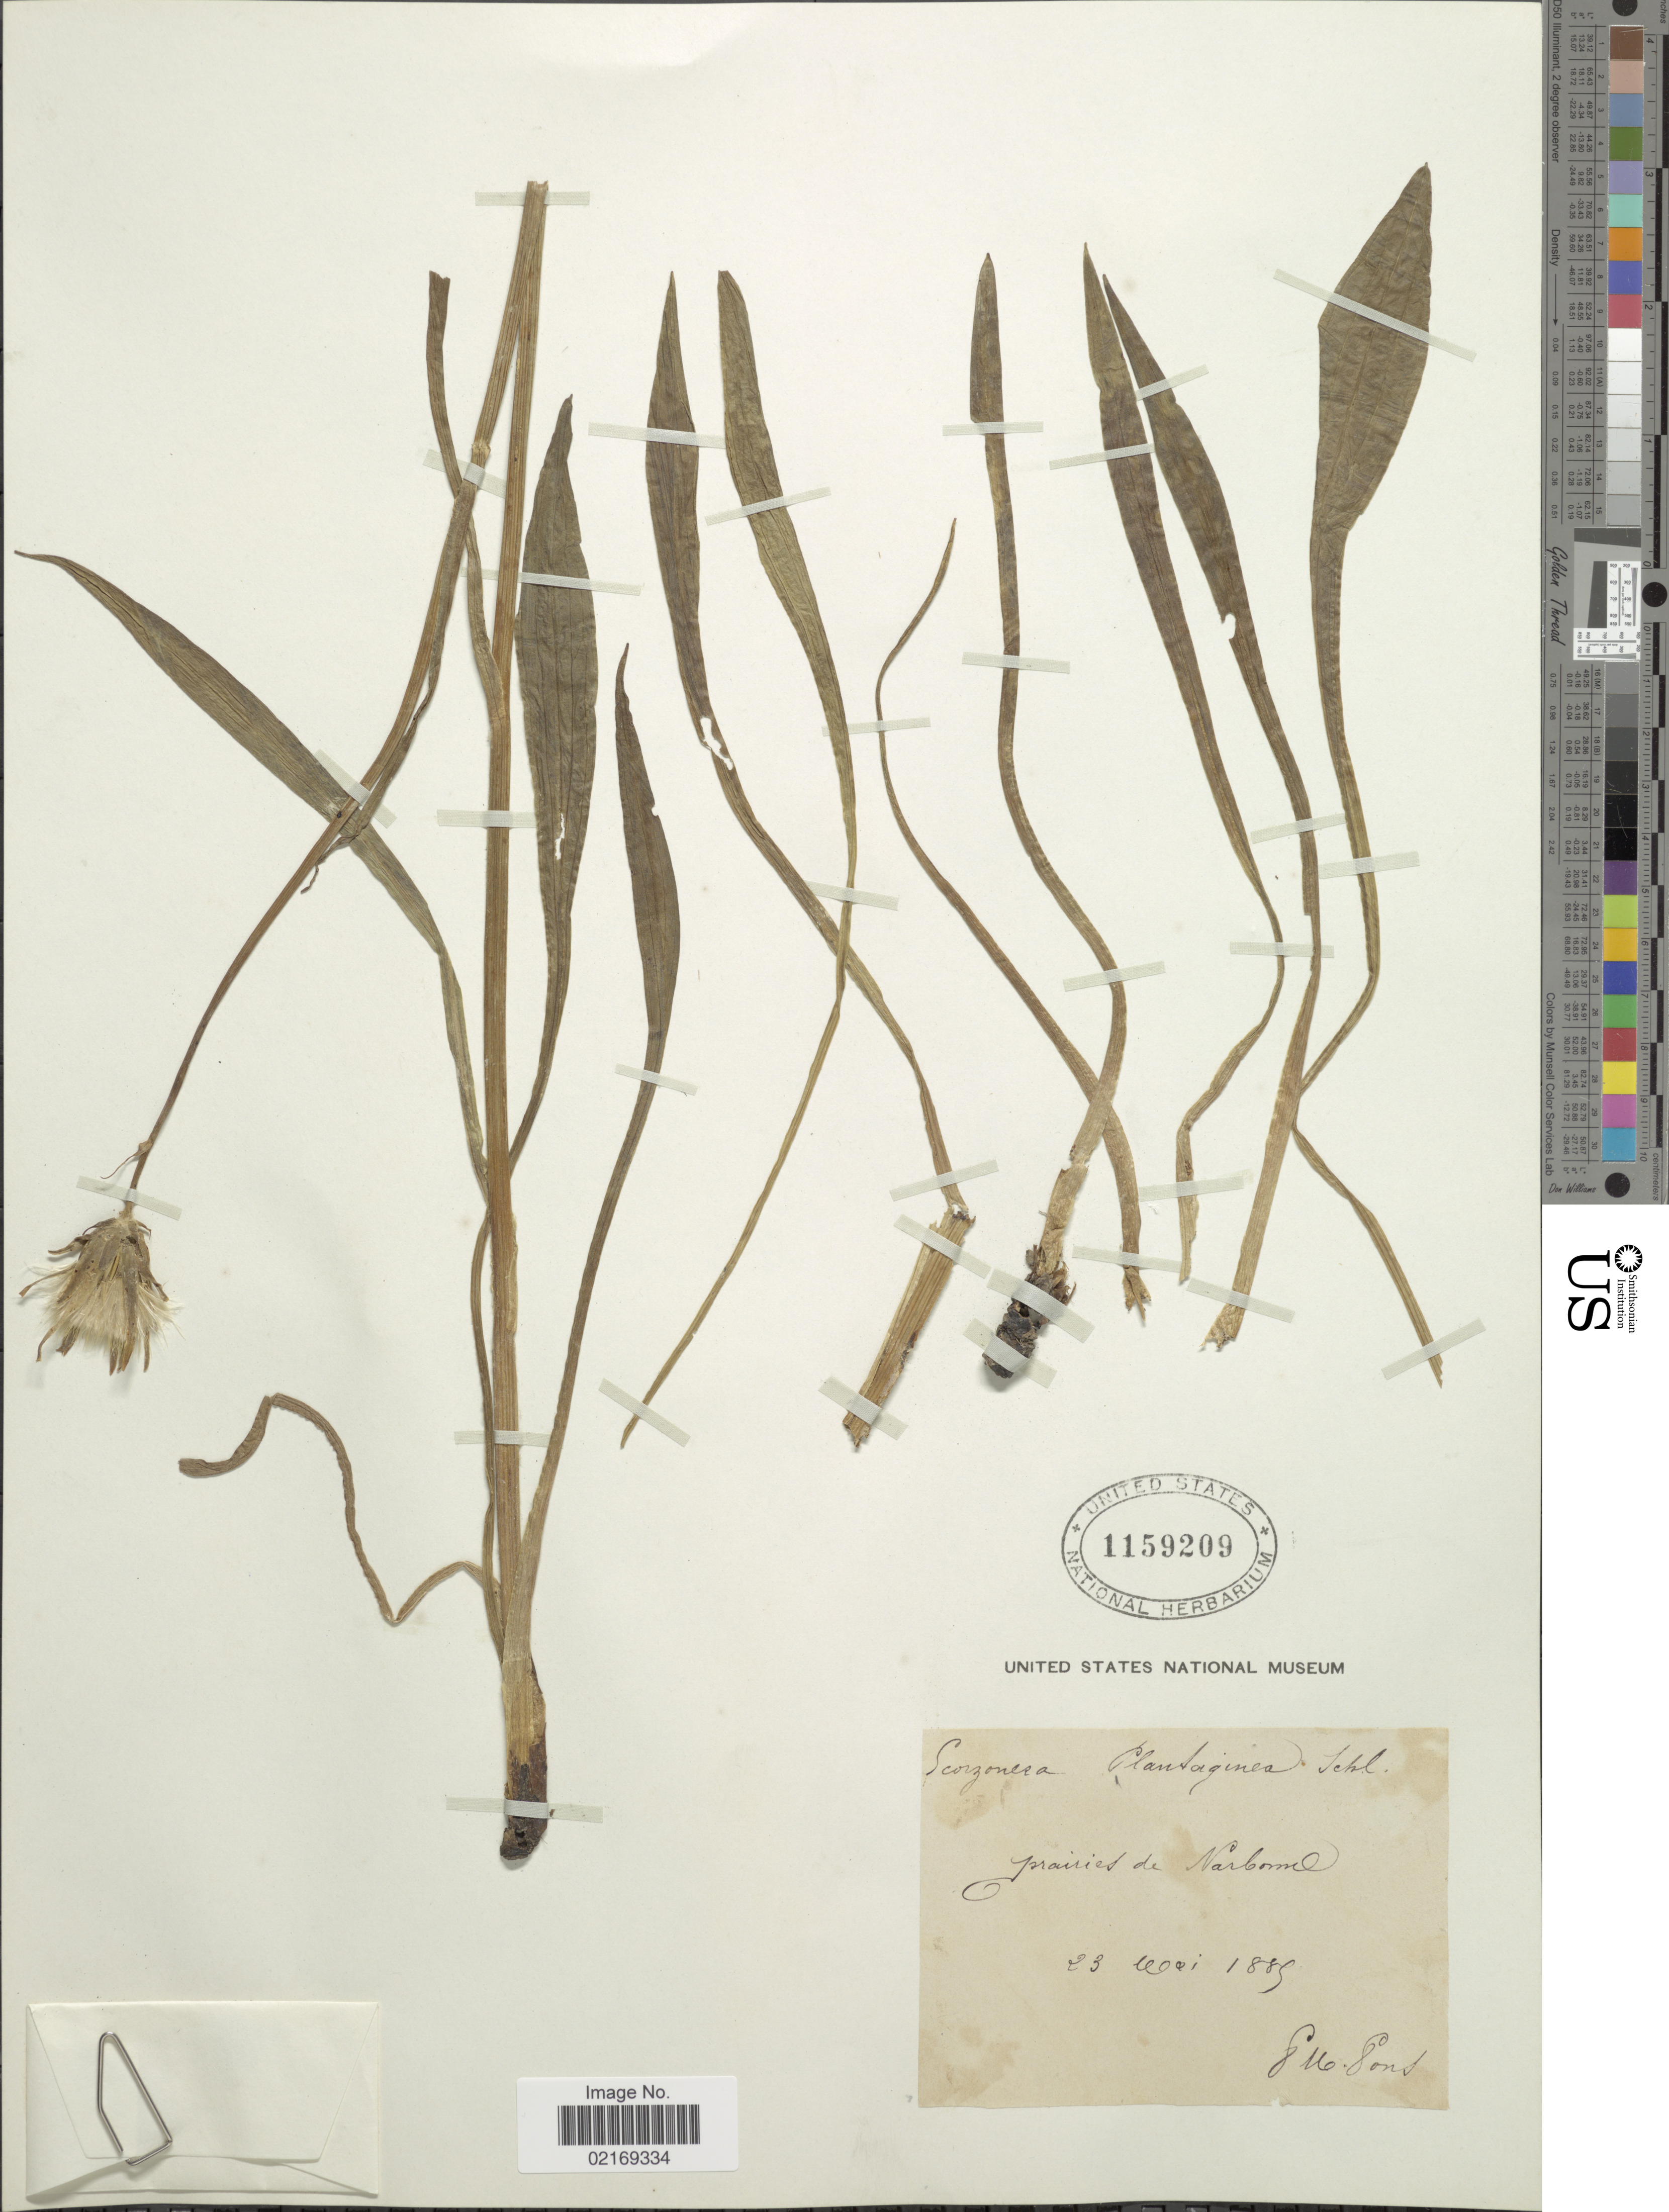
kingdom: Plantae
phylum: Tracheophyta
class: Magnoliopsida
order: Asterales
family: Asteraceae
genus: Scorzonera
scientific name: Scorzonera humilis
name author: L.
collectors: J. Pont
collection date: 1889-05-23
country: France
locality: Prairies de Narbonne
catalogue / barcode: US 1159209